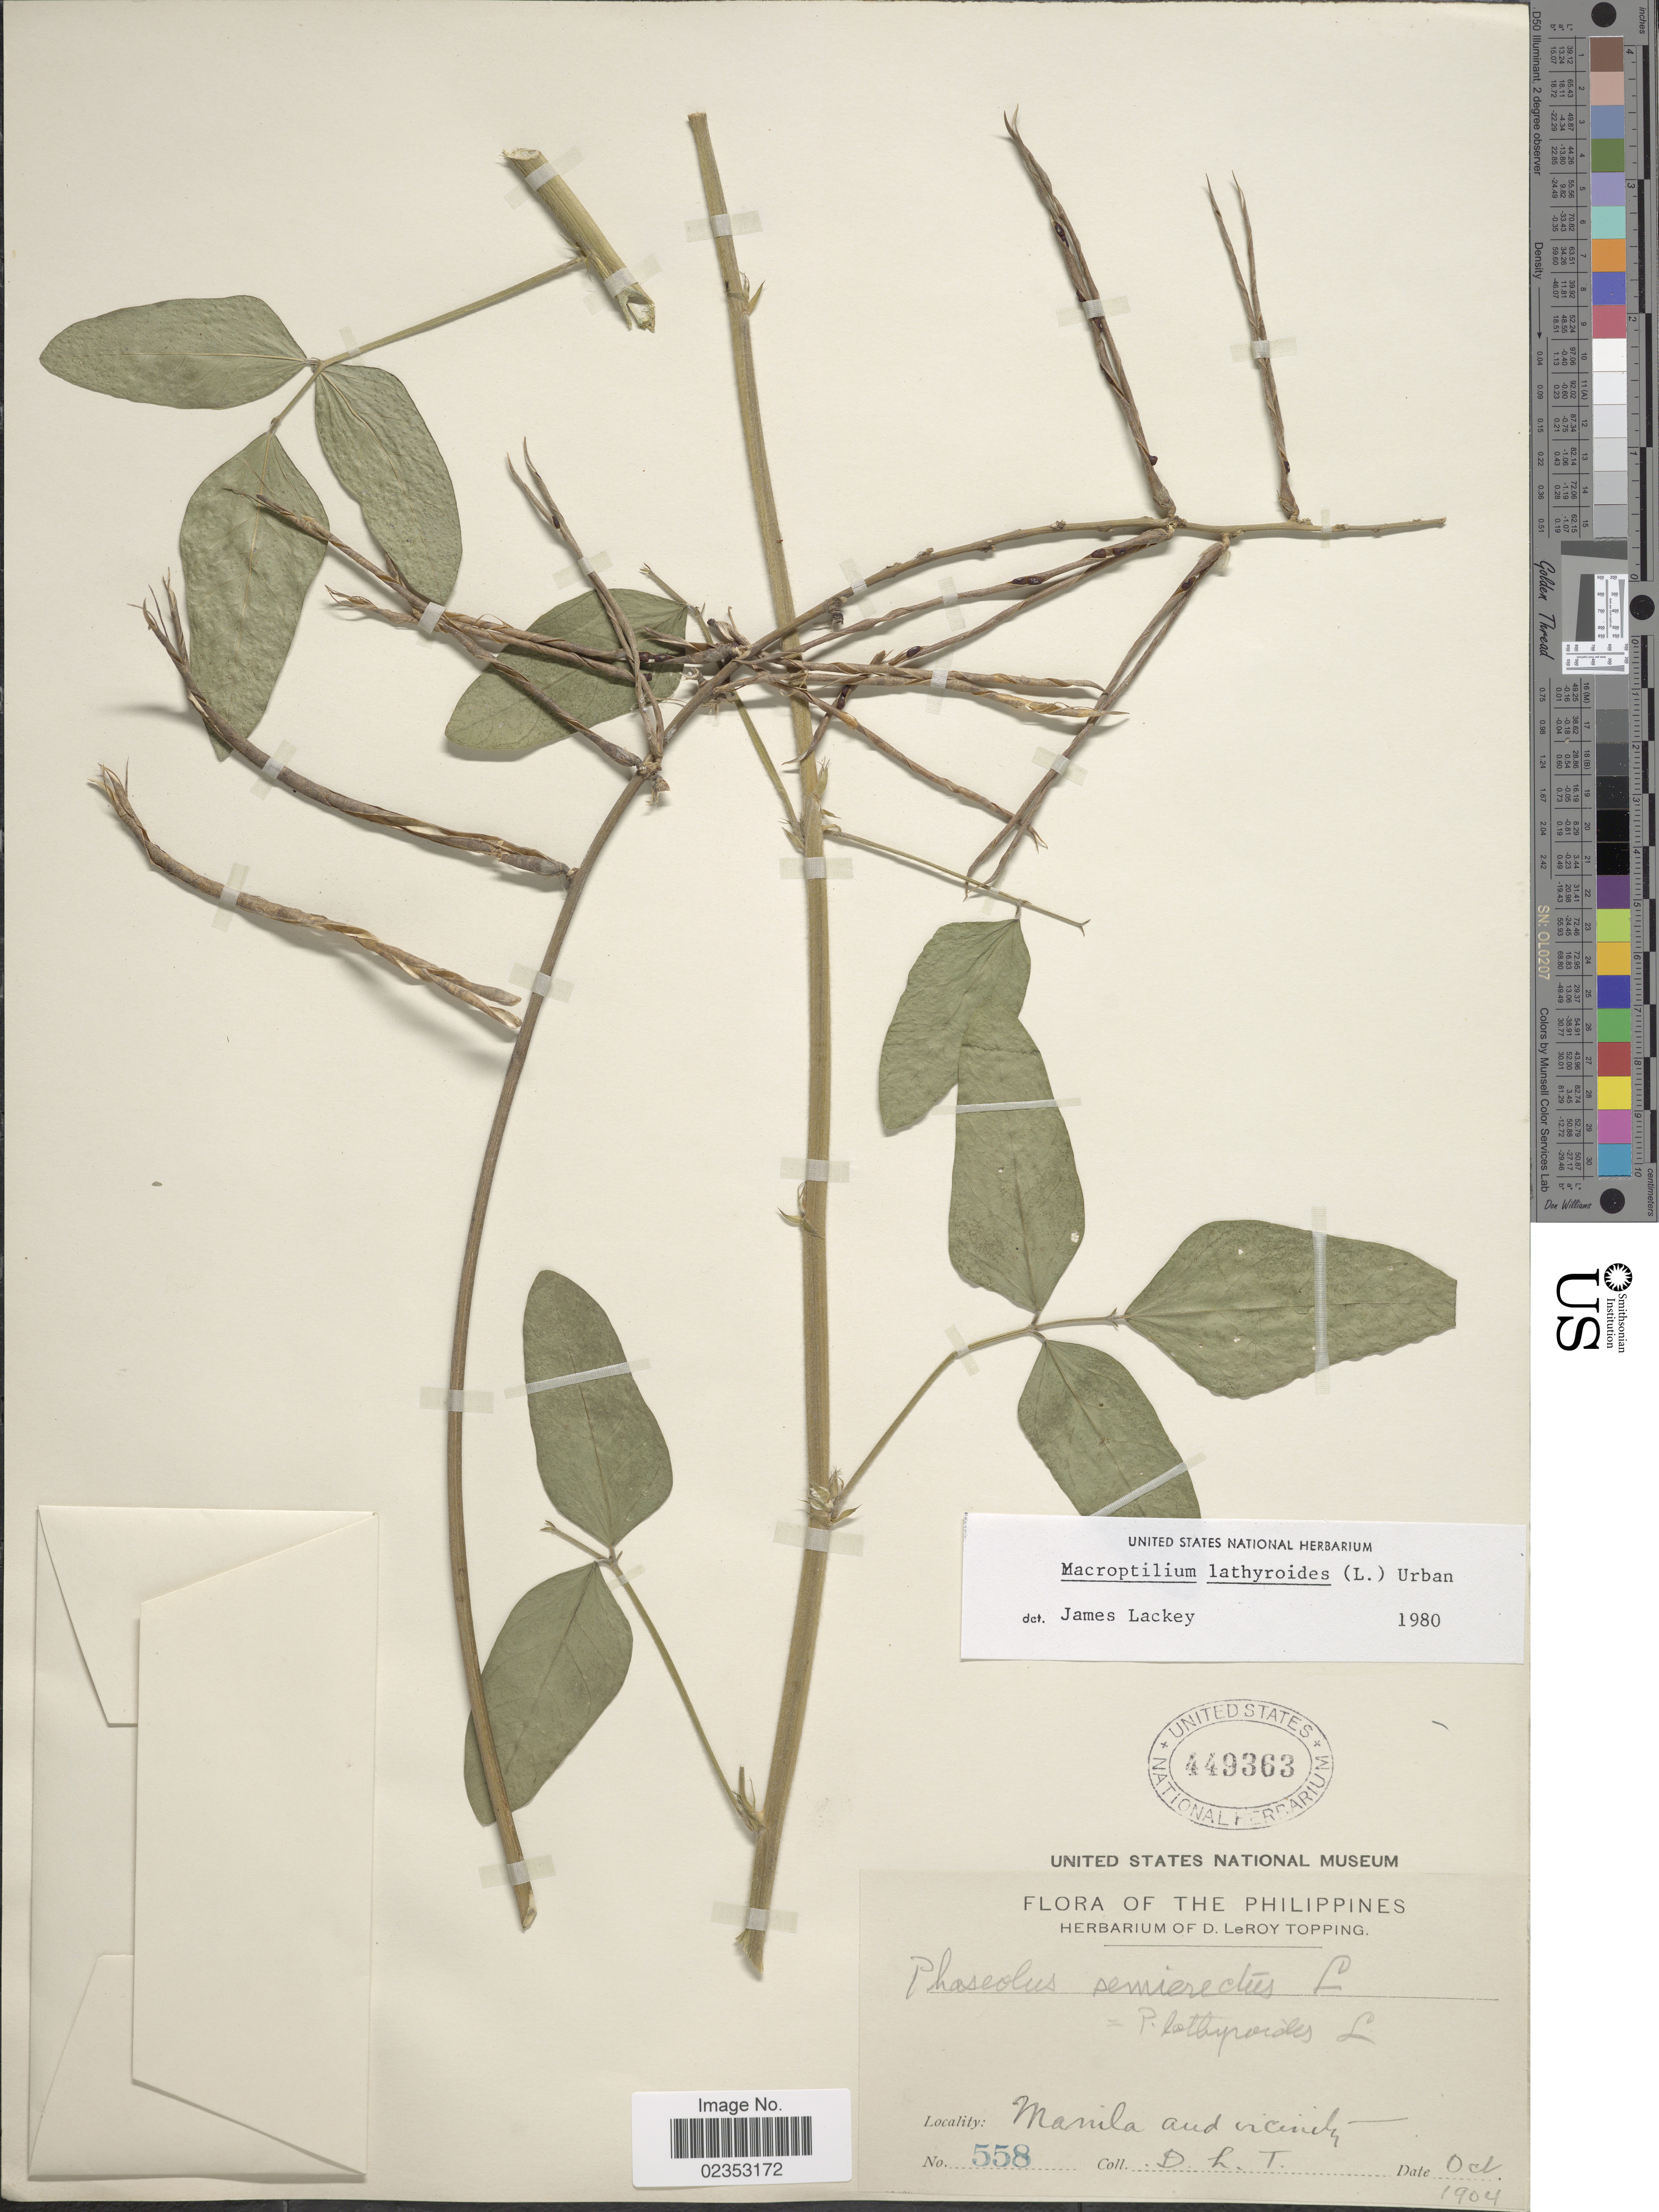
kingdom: Plantae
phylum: Tracheophyta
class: Magnoliopsida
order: Fabales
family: Fabaceae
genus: Macroptilium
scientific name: Macroptilium lathyroides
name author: (L.) Urb.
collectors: D. L. Topping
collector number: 558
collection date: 1904-10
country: Philippines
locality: Manila and vicinity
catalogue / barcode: US 449363